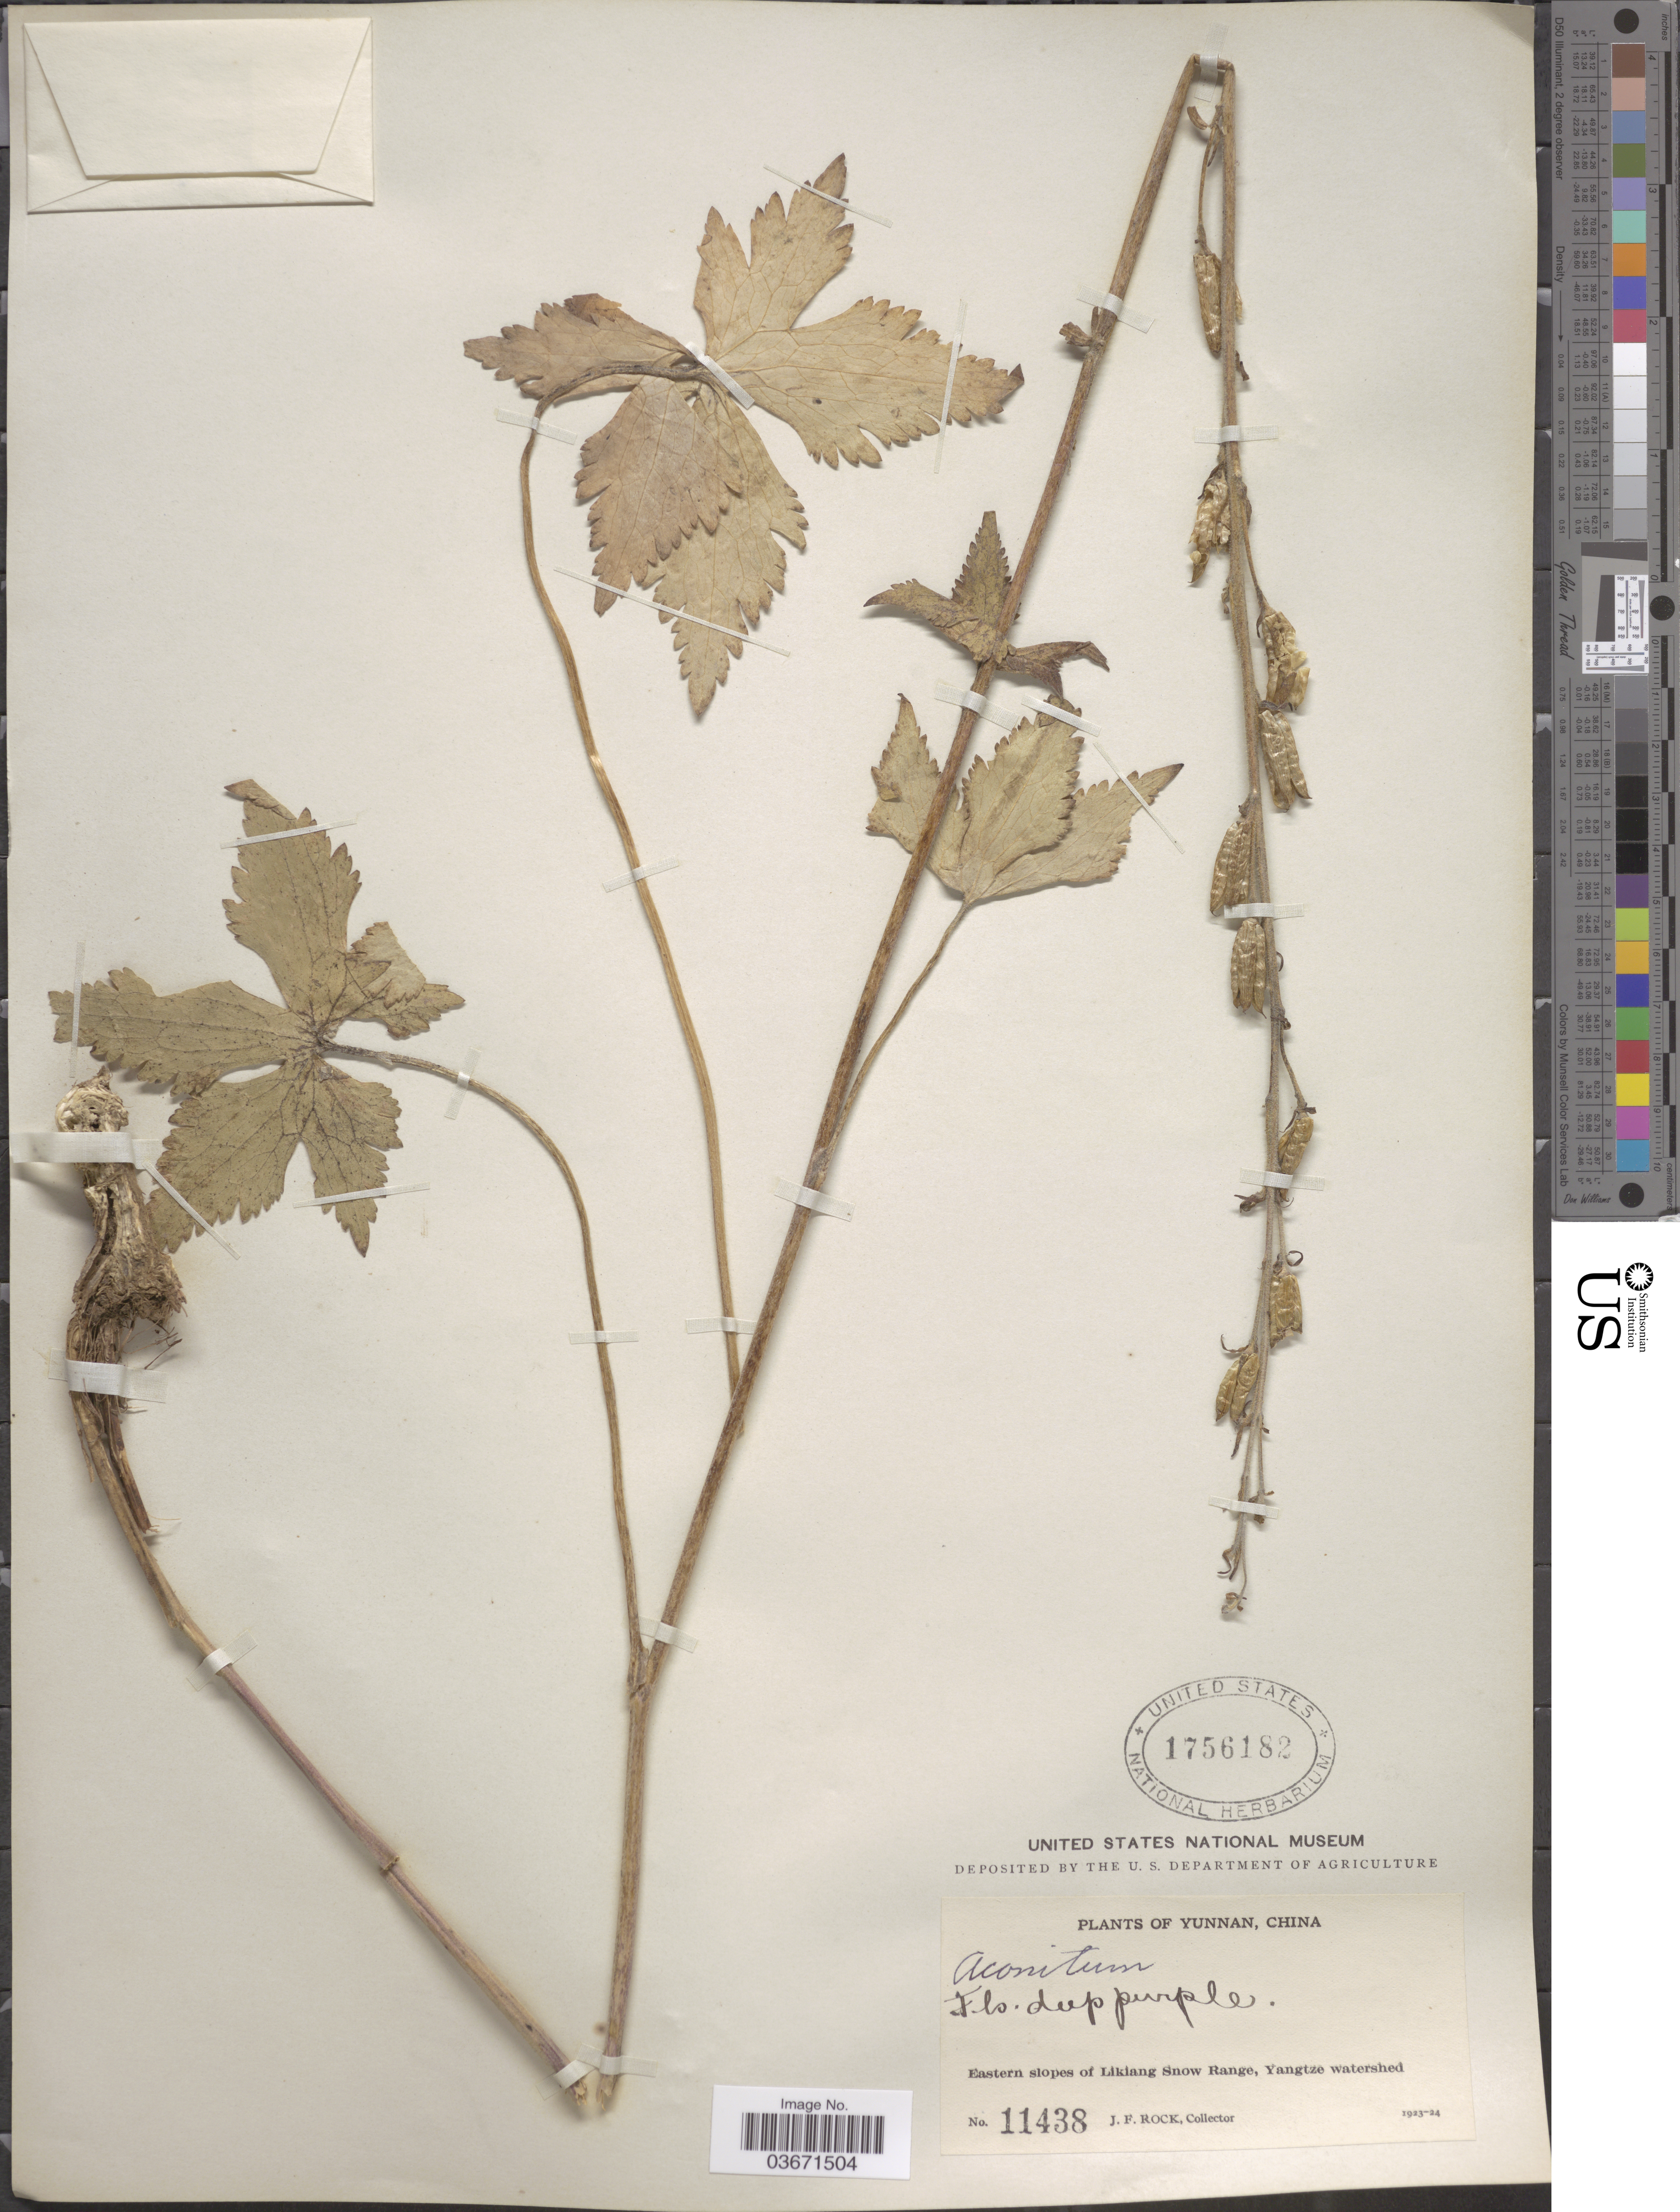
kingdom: Plantae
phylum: Tracheophyta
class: Magnoliopsida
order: Ranunculales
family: Ranunculaceae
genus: Aconitum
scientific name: Aconitum sp.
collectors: J. Rock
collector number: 11438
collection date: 1923/1924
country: China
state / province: Yunnan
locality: Eastern slopes of Likiang Snow Range, Yangtze watershed.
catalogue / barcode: US 1756182